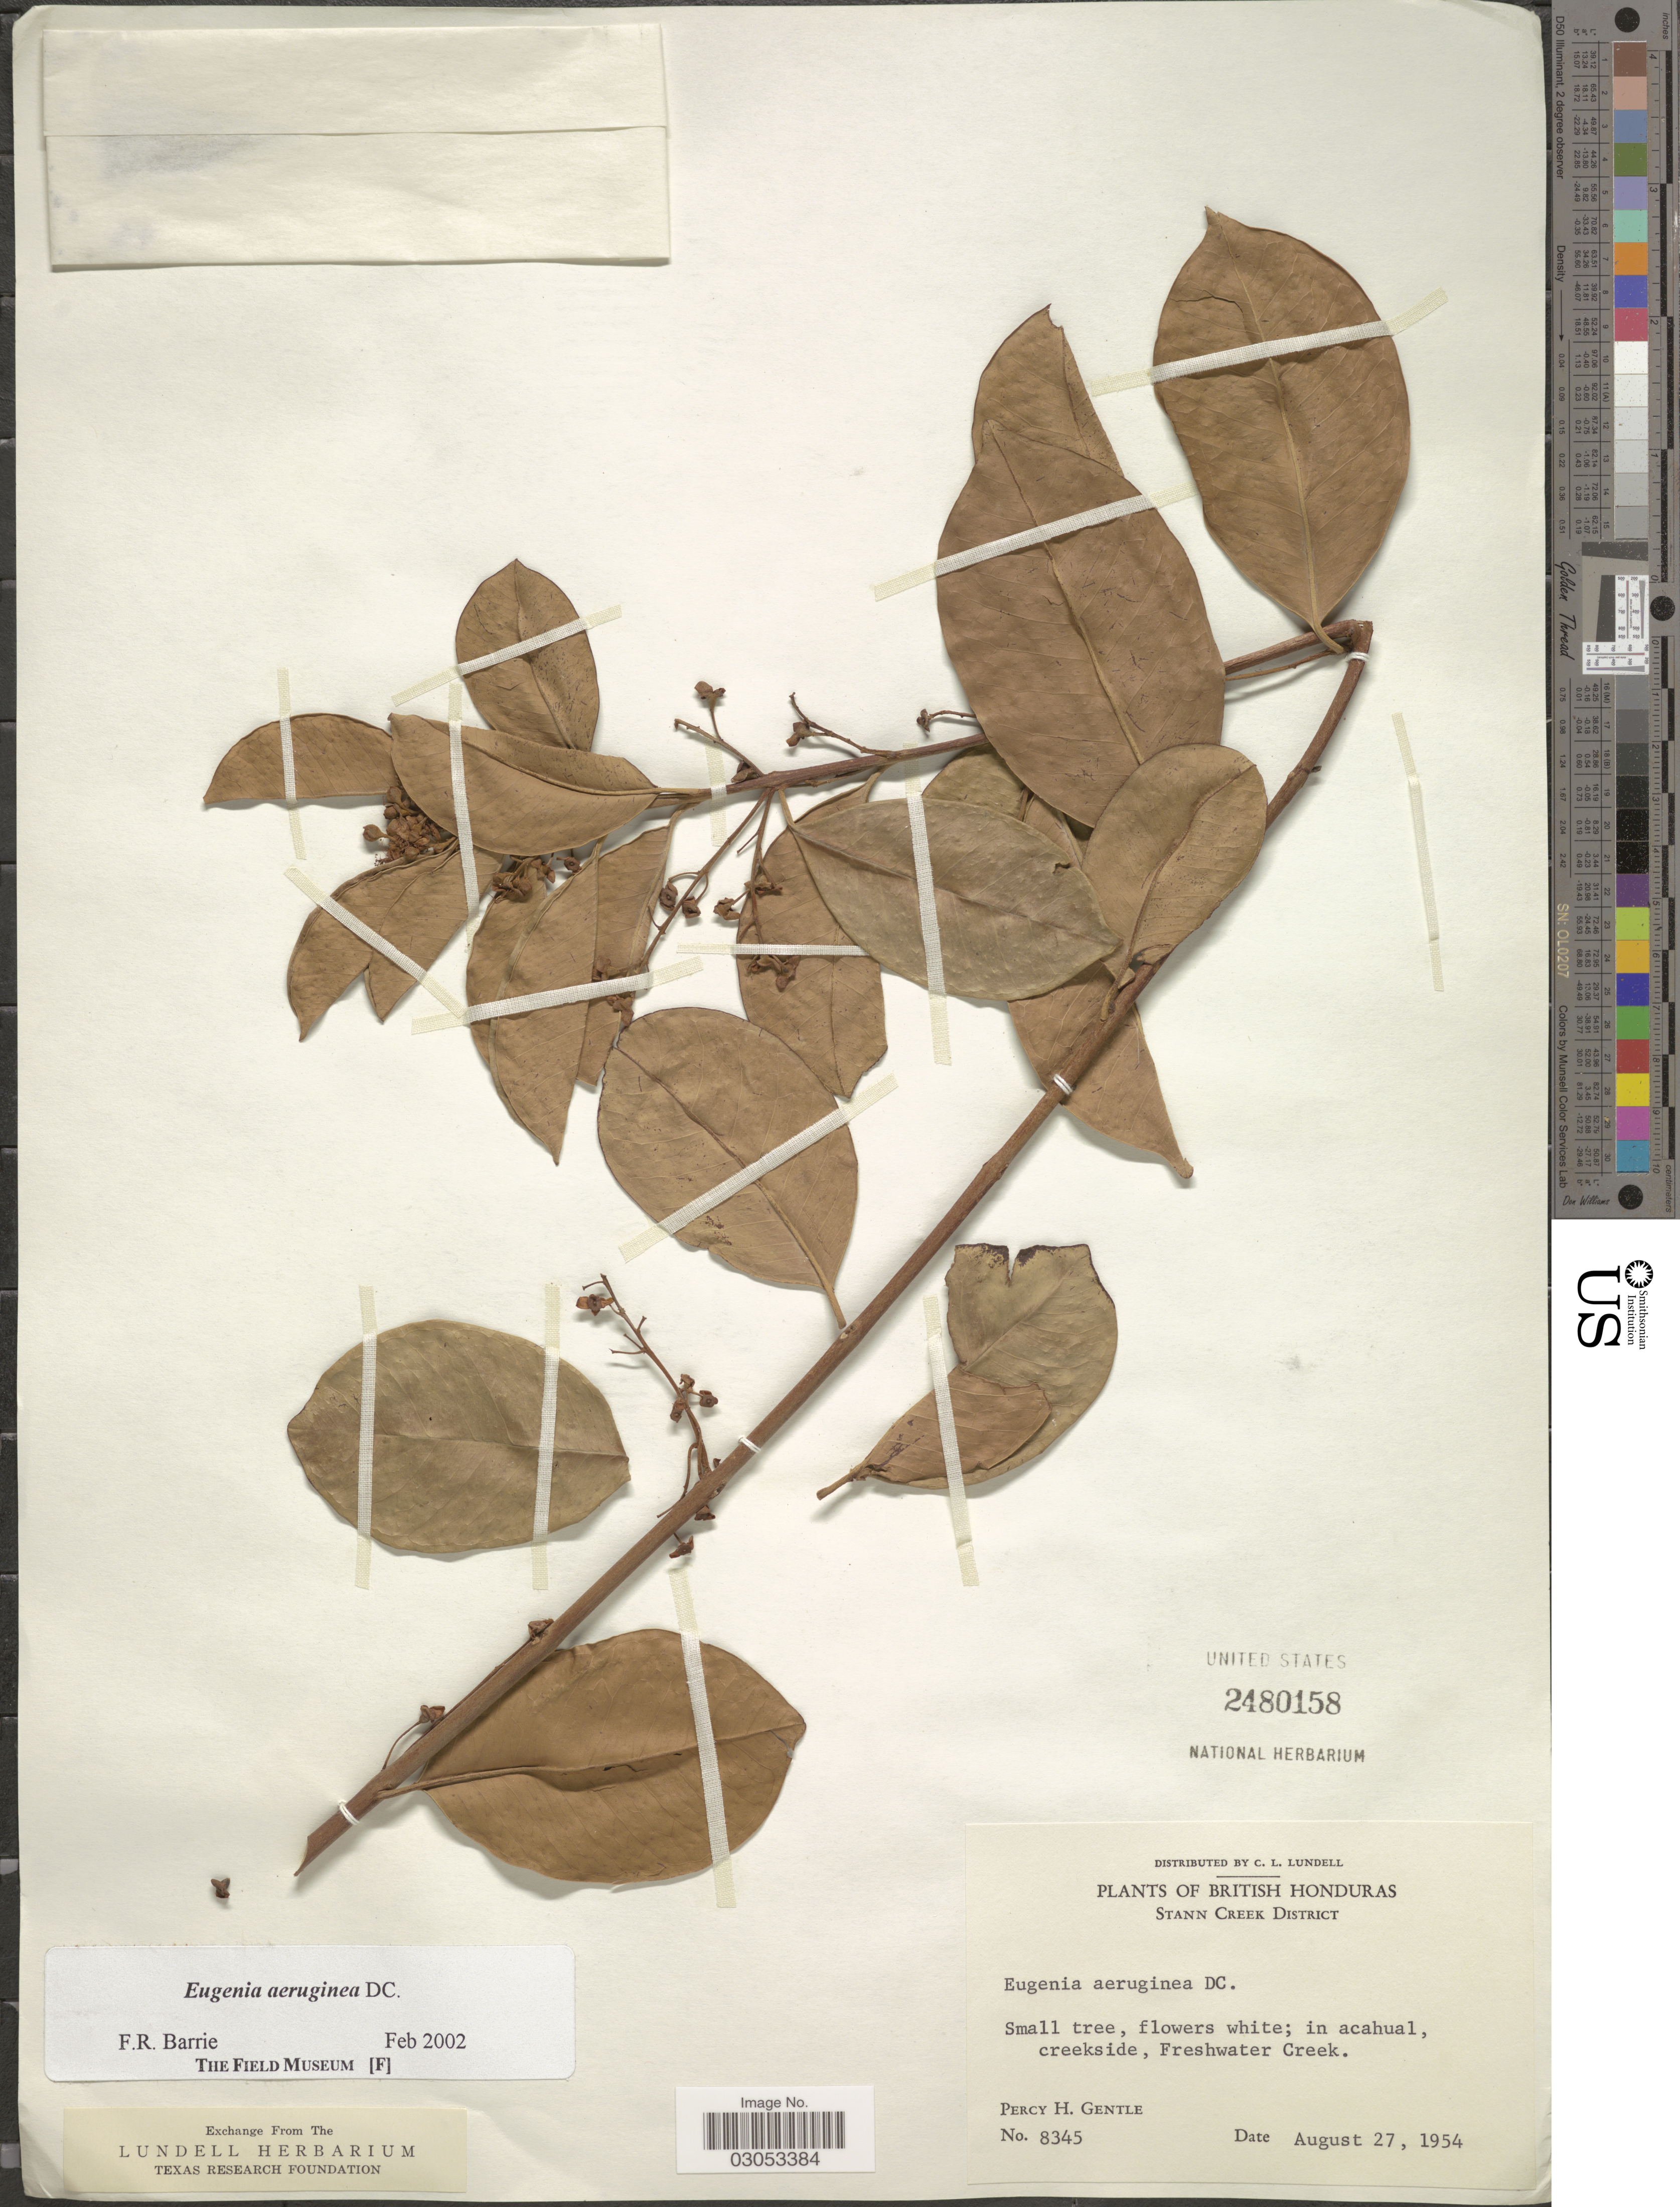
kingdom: Plantae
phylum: Tracheophyta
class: Magnoliopsida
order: Myrtales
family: Myrtaceae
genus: Eugenia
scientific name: Eugenia aeruginea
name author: DC.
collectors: P. H. Gentle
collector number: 8345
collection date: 1954-08-27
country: Belize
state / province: Stann Creek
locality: British Honduras, Stann Creek District, creekside, Freshwater Creek.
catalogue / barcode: US 2480158